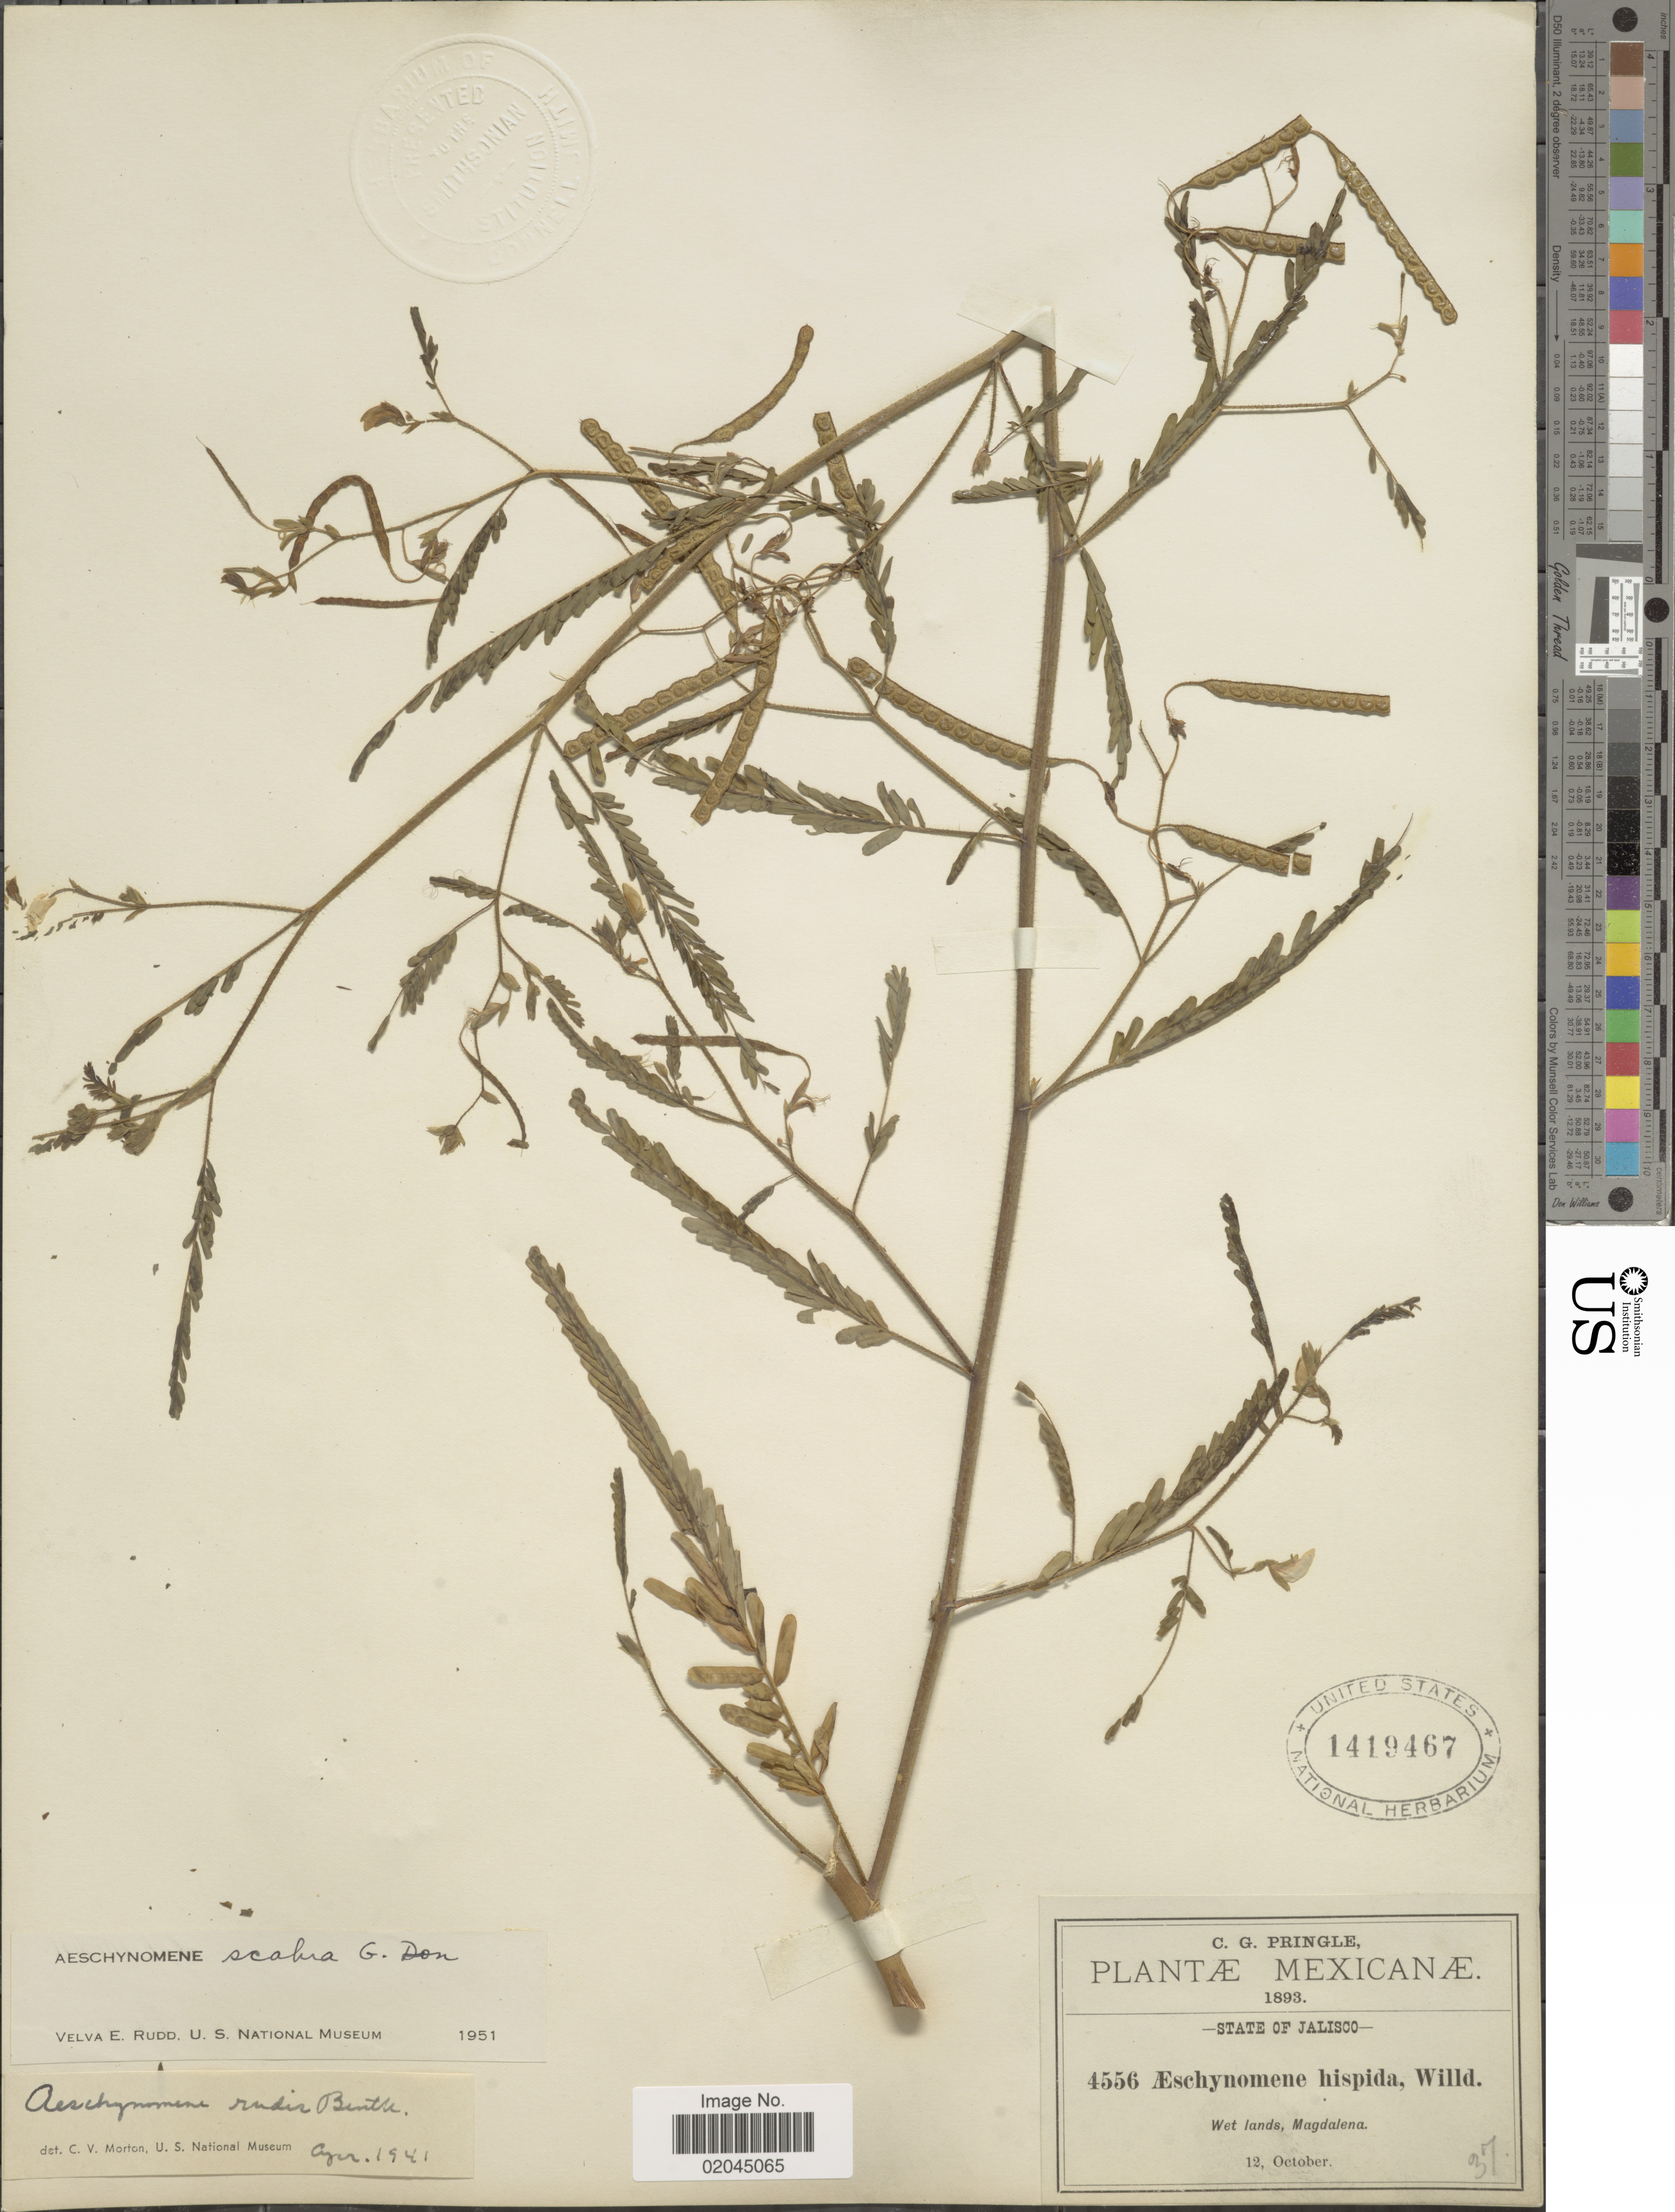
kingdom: Plantae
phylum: Tracheophyta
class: Magnoliopsida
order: Fabales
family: Fabaceae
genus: Aeschynomene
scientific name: Aeschynomene scabra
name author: G. Don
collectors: C. G. Pringle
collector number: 4556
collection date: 1893-10-12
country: Mexico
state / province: Jalisco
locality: State of Jalisco, Wet lands, Magdalena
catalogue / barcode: US 1419467